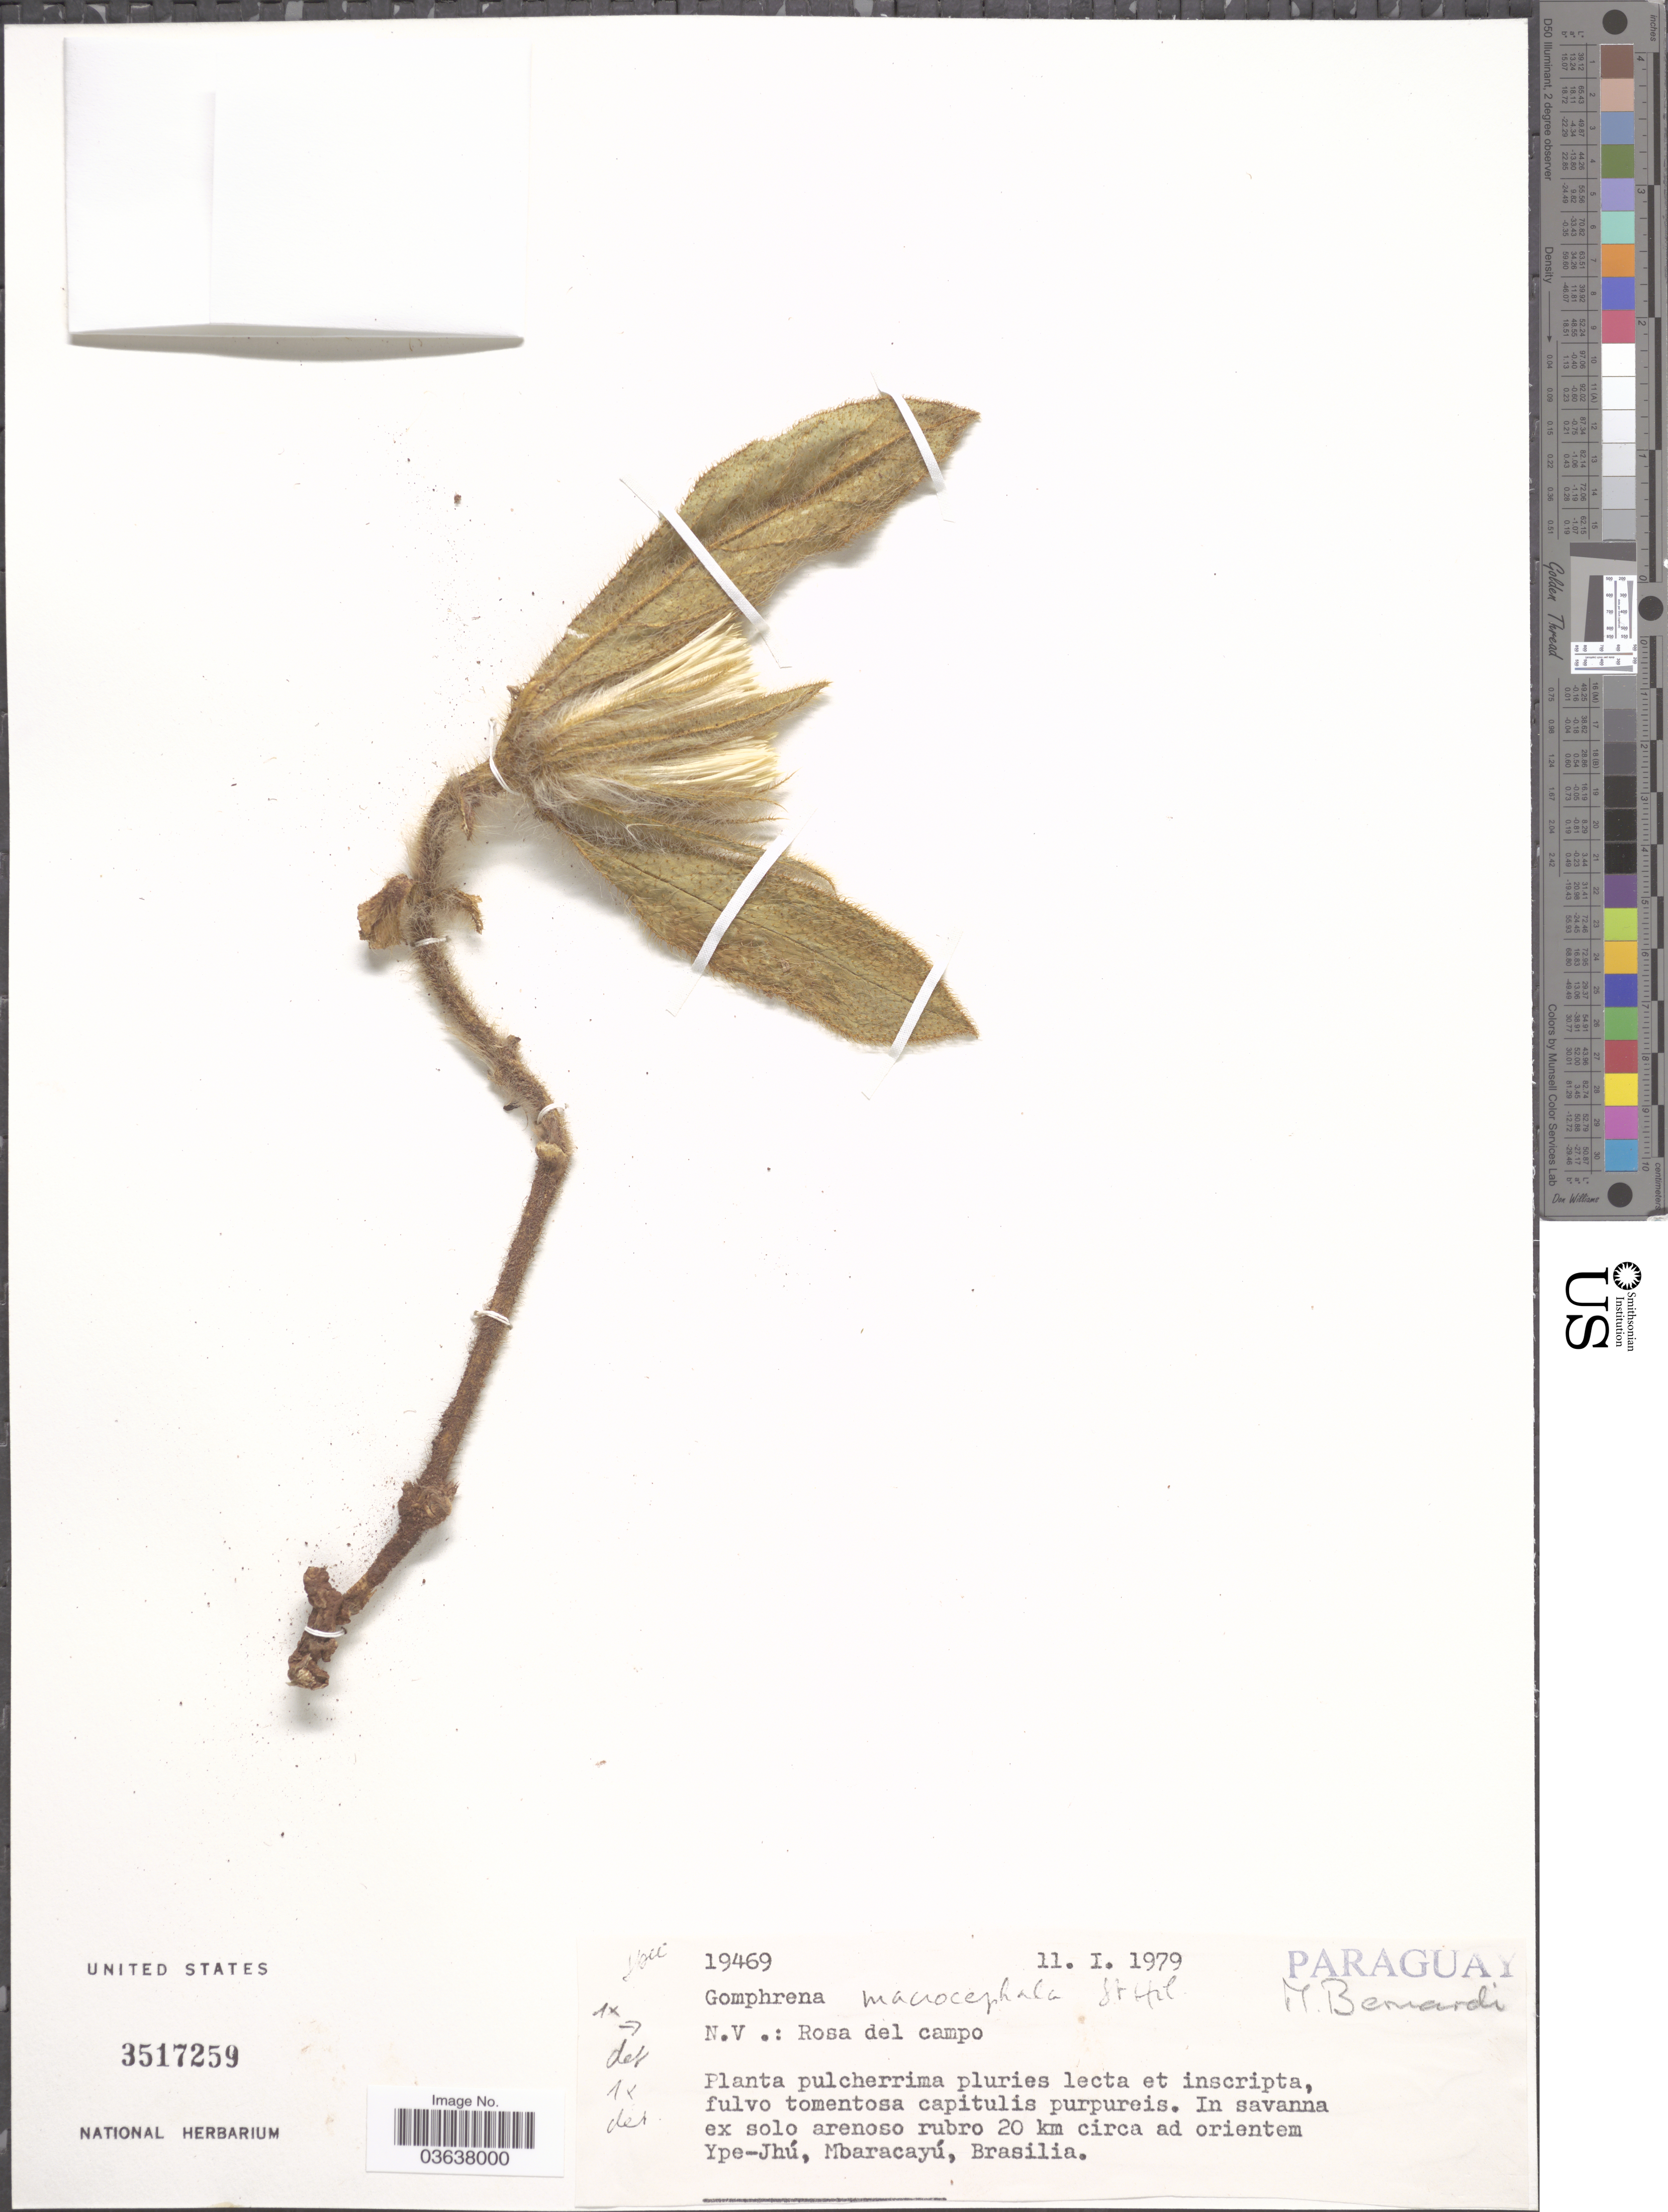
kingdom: Plantae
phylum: Tracheophyta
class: Magnoliopsida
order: Caryophyllales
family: Amaranthaceae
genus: Gomphrena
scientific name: Gomphrena macrocephala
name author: A. St.-Hil.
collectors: M. Bernardi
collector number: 19469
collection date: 1979-01-11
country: Paraguay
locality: In savanna ex solo arenoso rubro 20 km circa ad orientem Ype-Jhú, Mbaracayú, Brasilia.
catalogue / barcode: US 3517259